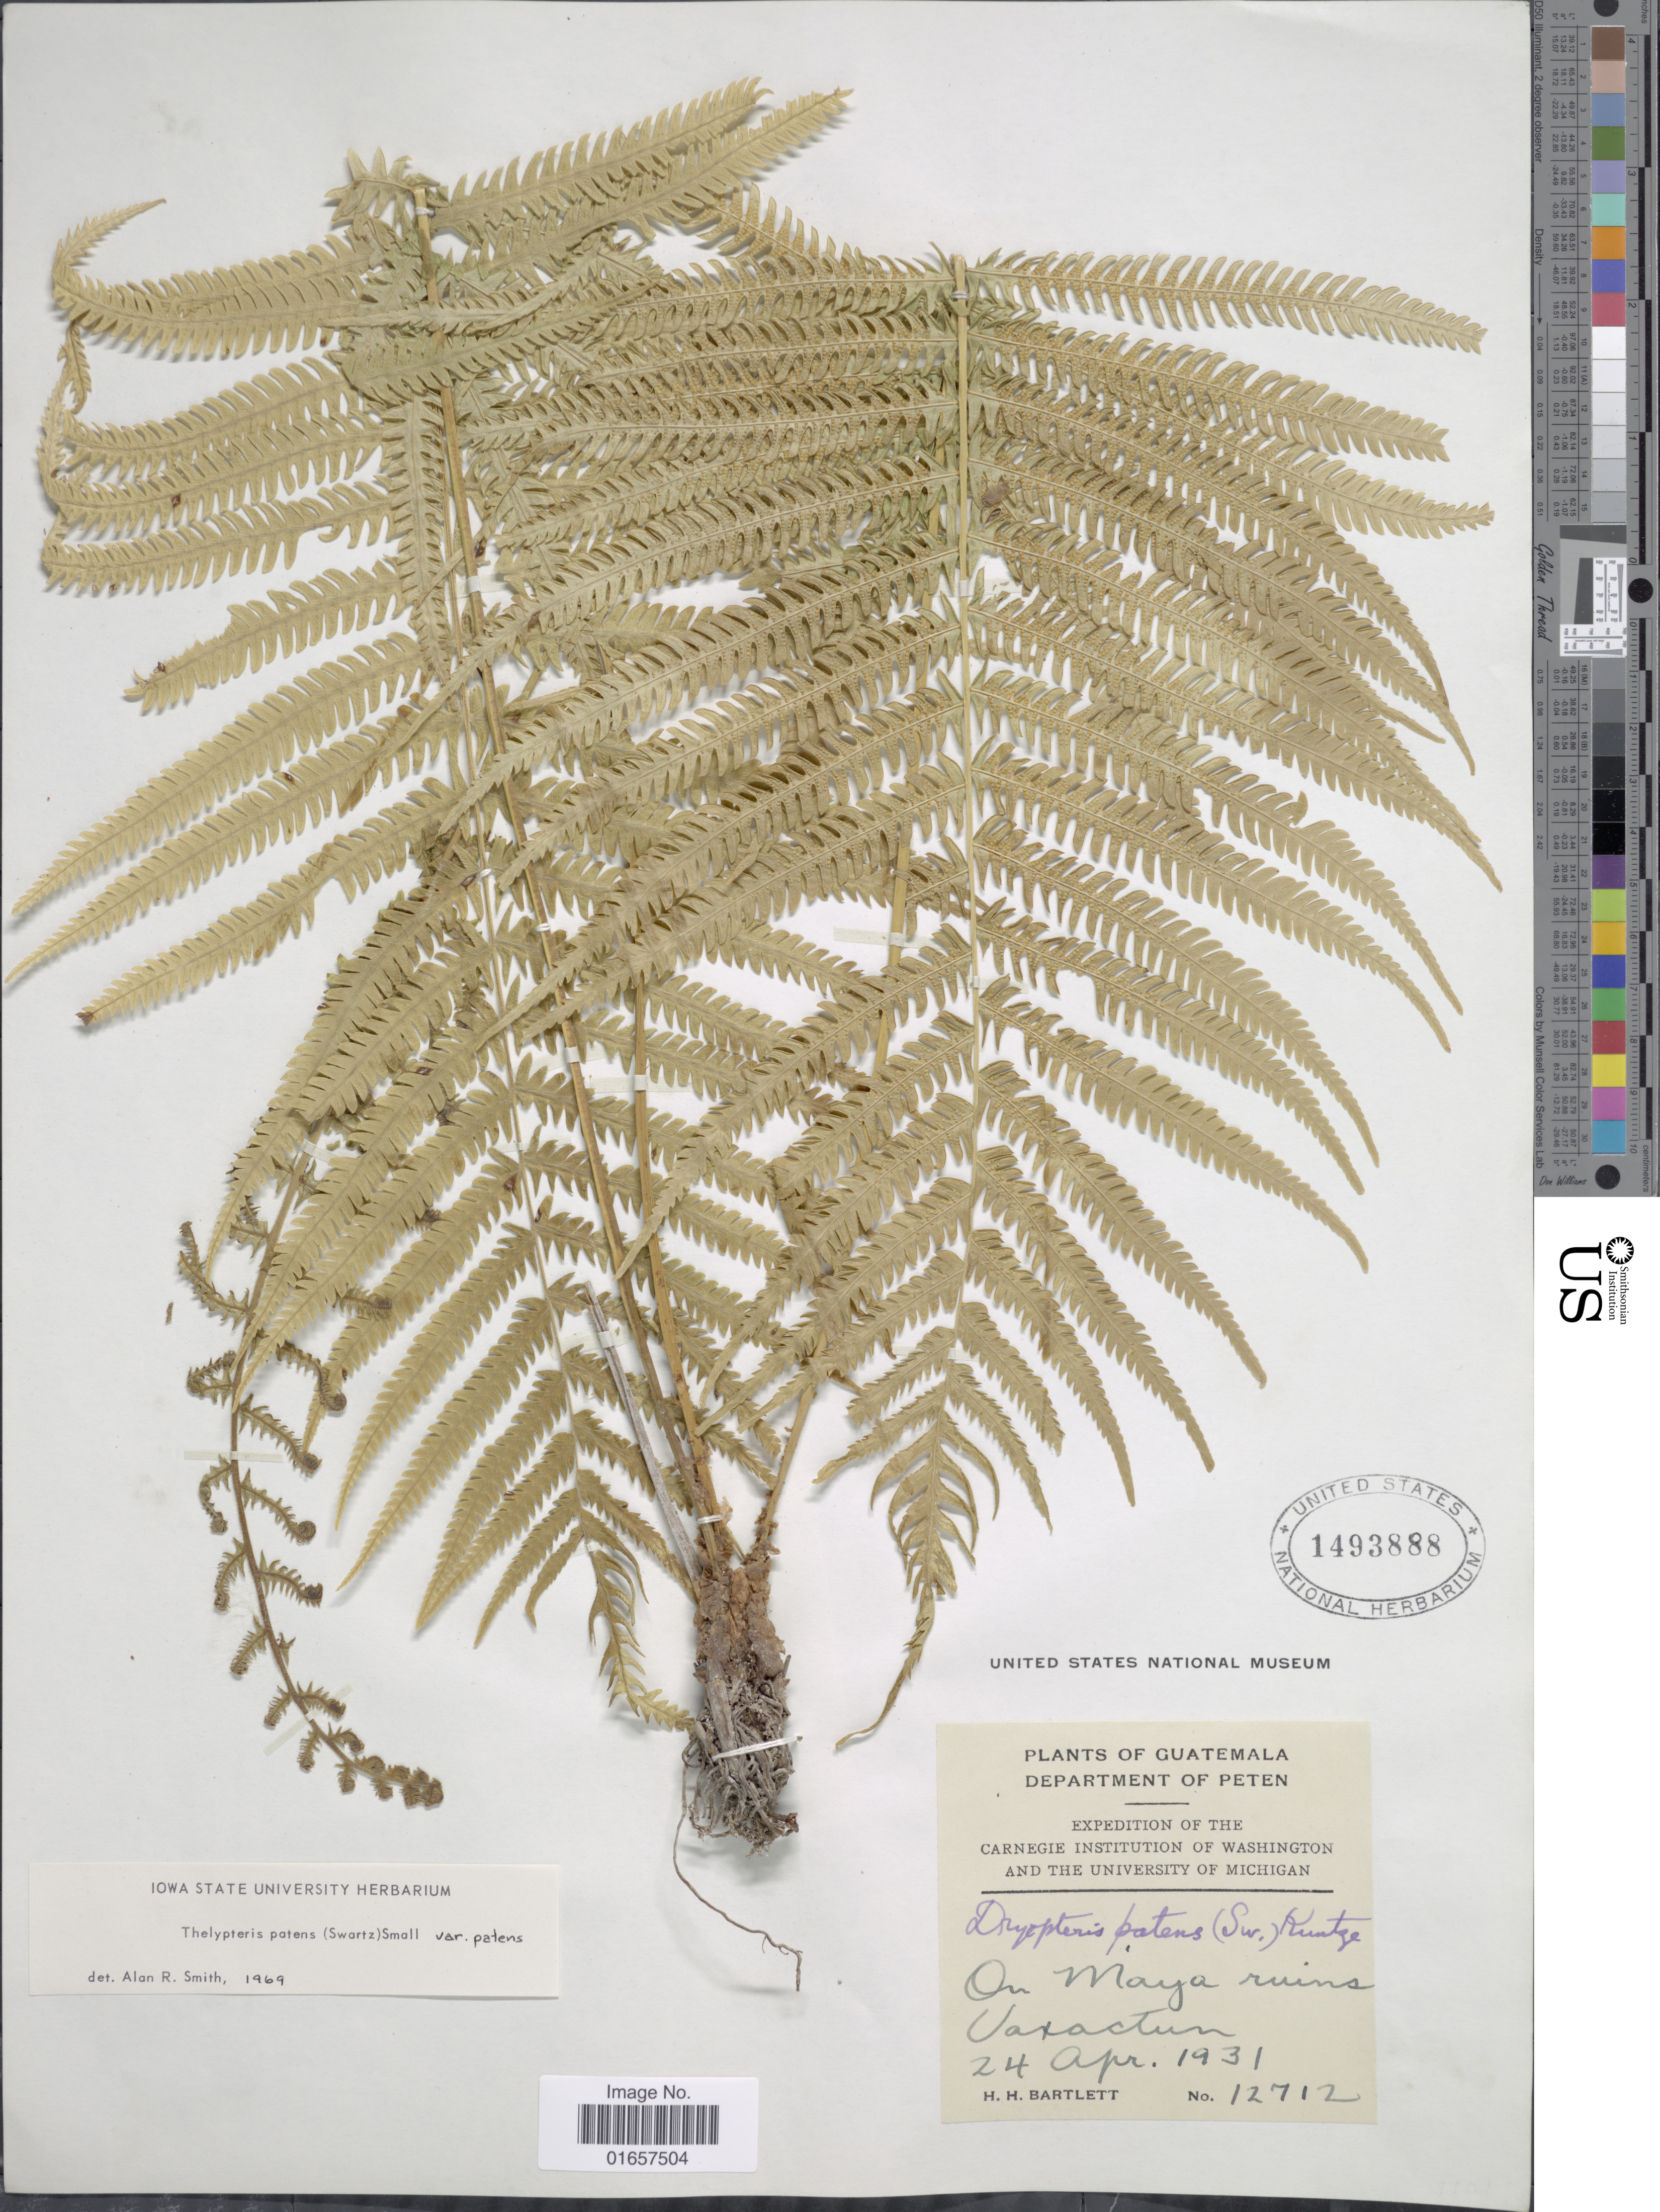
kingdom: Plantae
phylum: Tracheophyta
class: Polypodiopsida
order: Polypodiales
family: Thelypteridaceae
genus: Christella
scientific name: Christella patens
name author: (Sw.) Holttum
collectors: H. H. Bartlett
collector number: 12712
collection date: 1931-04-24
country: Guatemala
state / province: El Petén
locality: Guatemala, Department of Peten, on Maya ruins Uaxactun.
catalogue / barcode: US 1493888